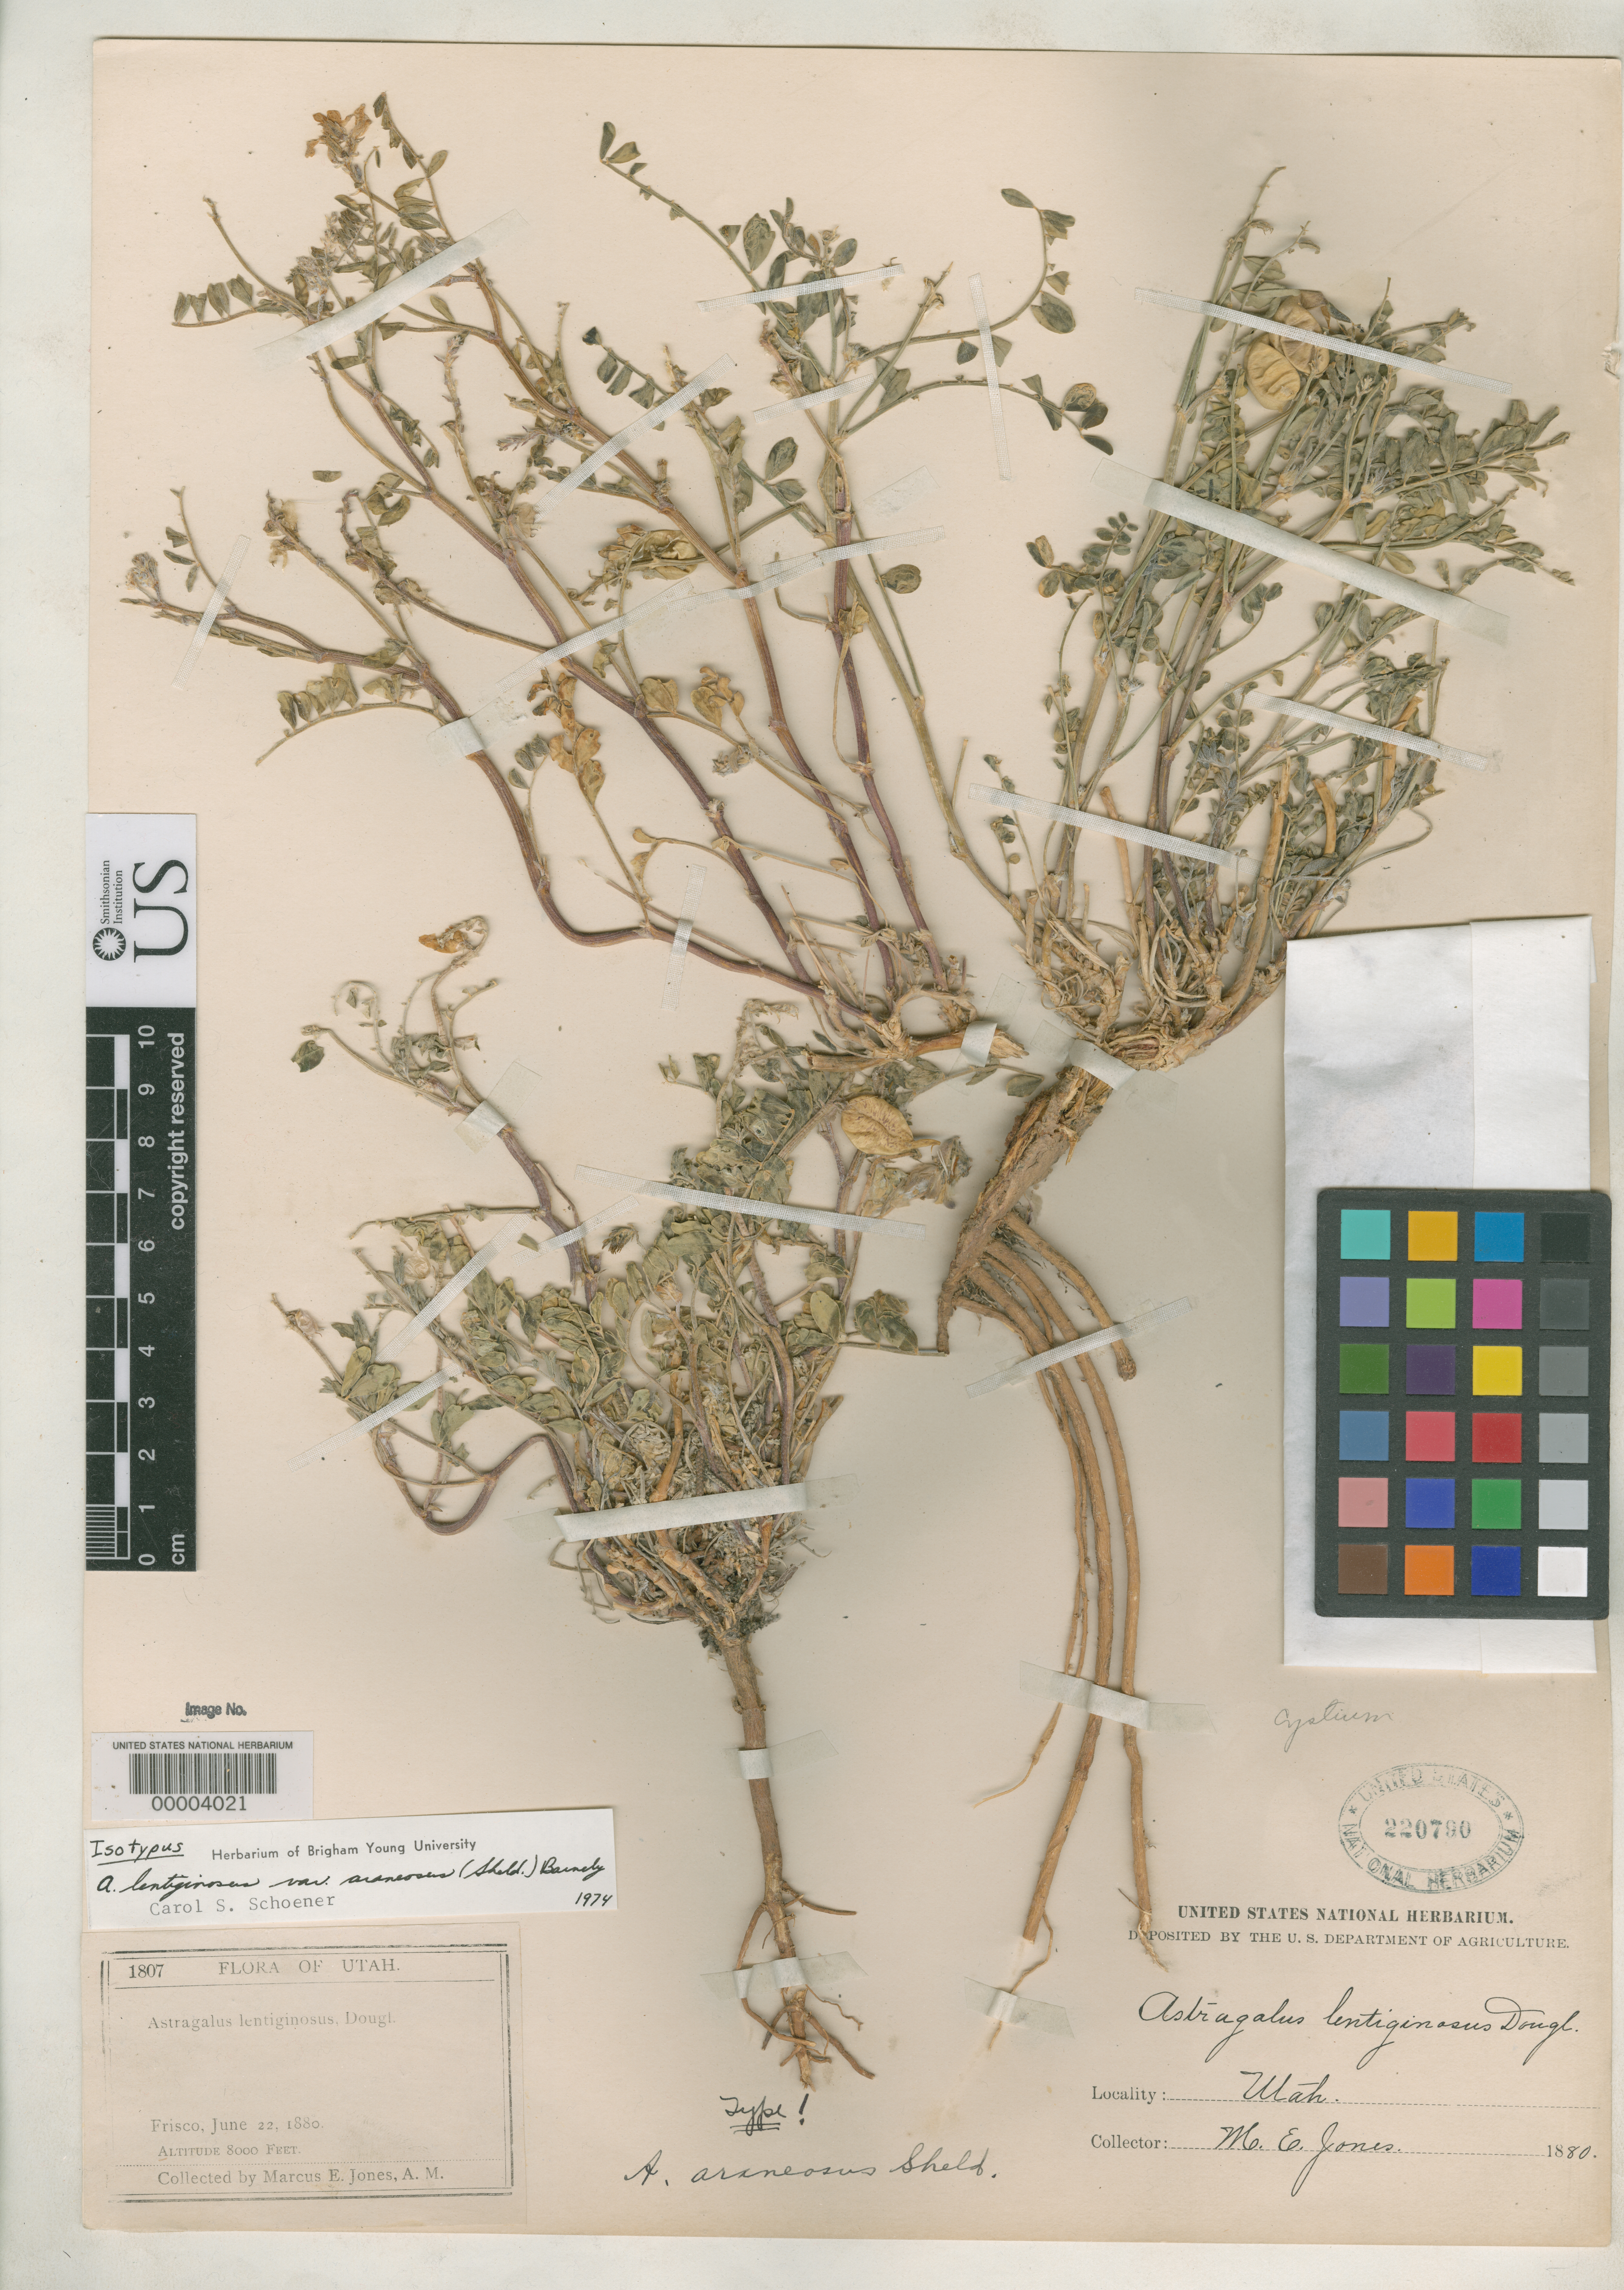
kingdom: Plantae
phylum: Tracheophyta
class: Magnoliopsida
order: Fabales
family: Fabaceae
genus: Astragalus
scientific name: Astragalus araeneosus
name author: E. Sheld.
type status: Isotype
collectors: M. E. Jones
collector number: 1807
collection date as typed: Jun 1880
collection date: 1880-06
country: United States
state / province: Utah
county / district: Beaver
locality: Near Frisco.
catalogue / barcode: US 220790